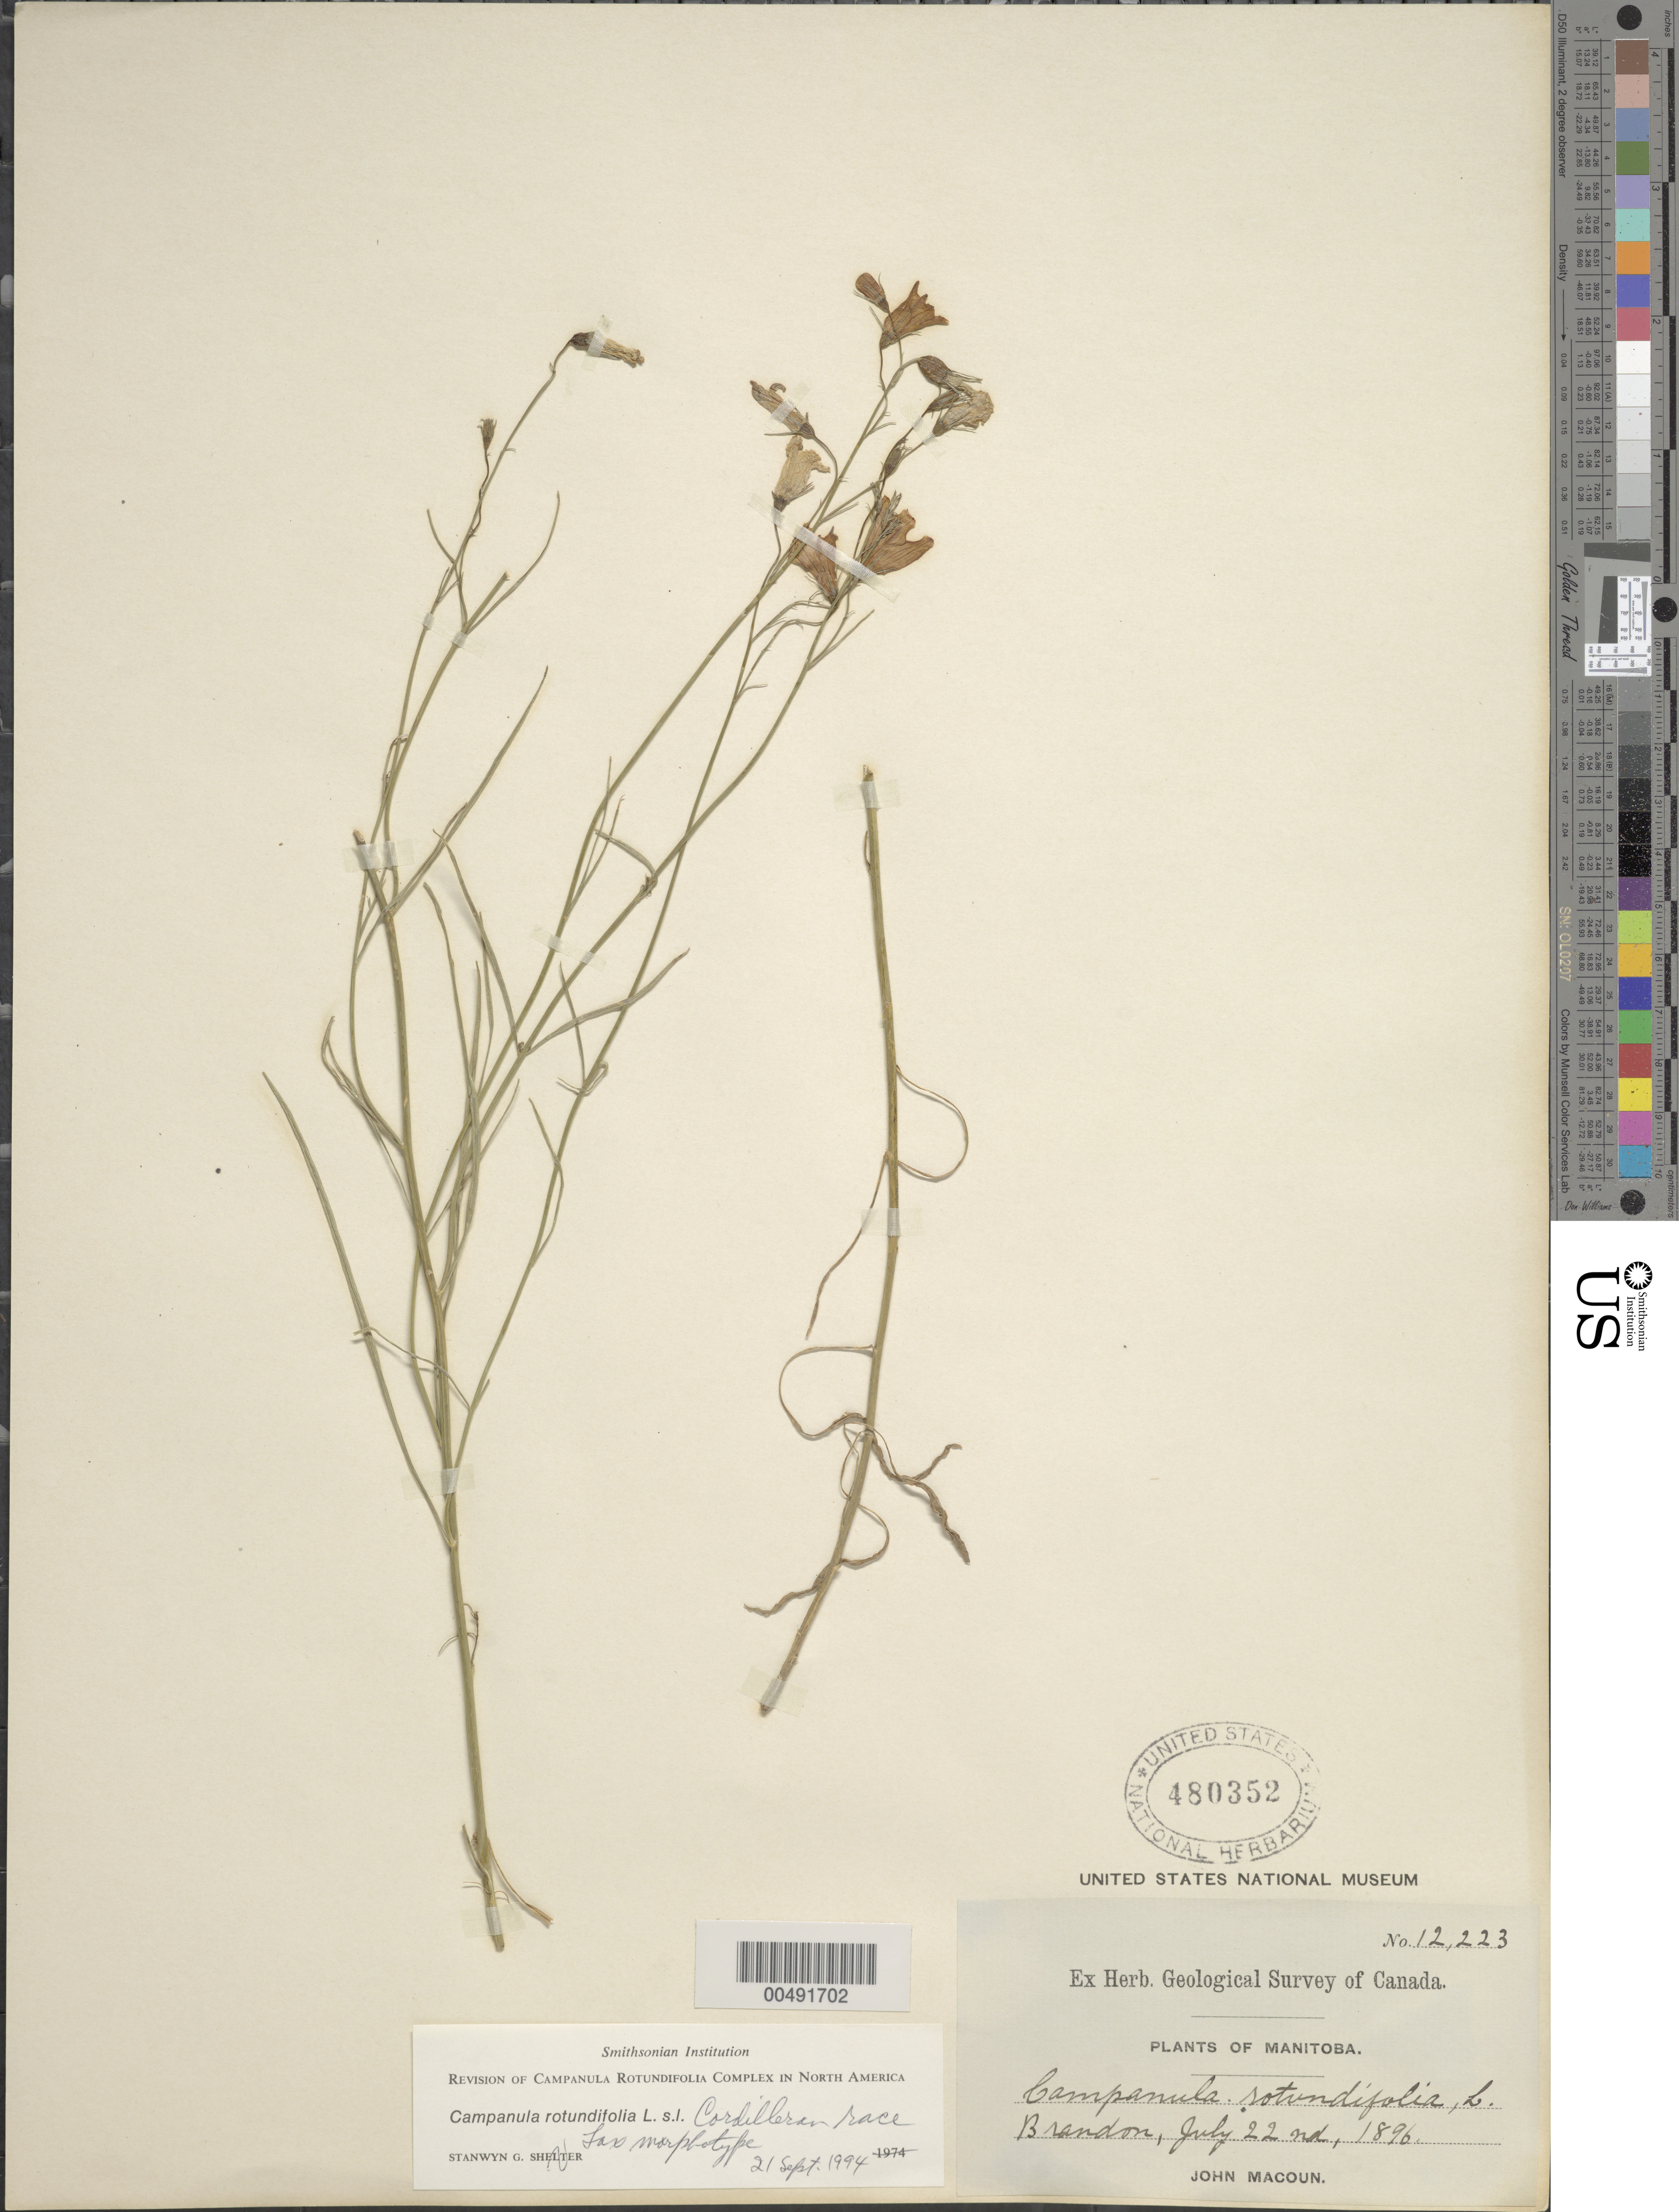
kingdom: Plantae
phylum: Tracheophyta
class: Magnoliopsida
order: Asterales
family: Campanulaceae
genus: Campanula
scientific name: Campanula rotundifolia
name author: L.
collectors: J. Macoun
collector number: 12223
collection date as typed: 22 Jul 1896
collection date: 1896-07-22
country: Canada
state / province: Manitoba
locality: Brandon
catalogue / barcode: US 480352